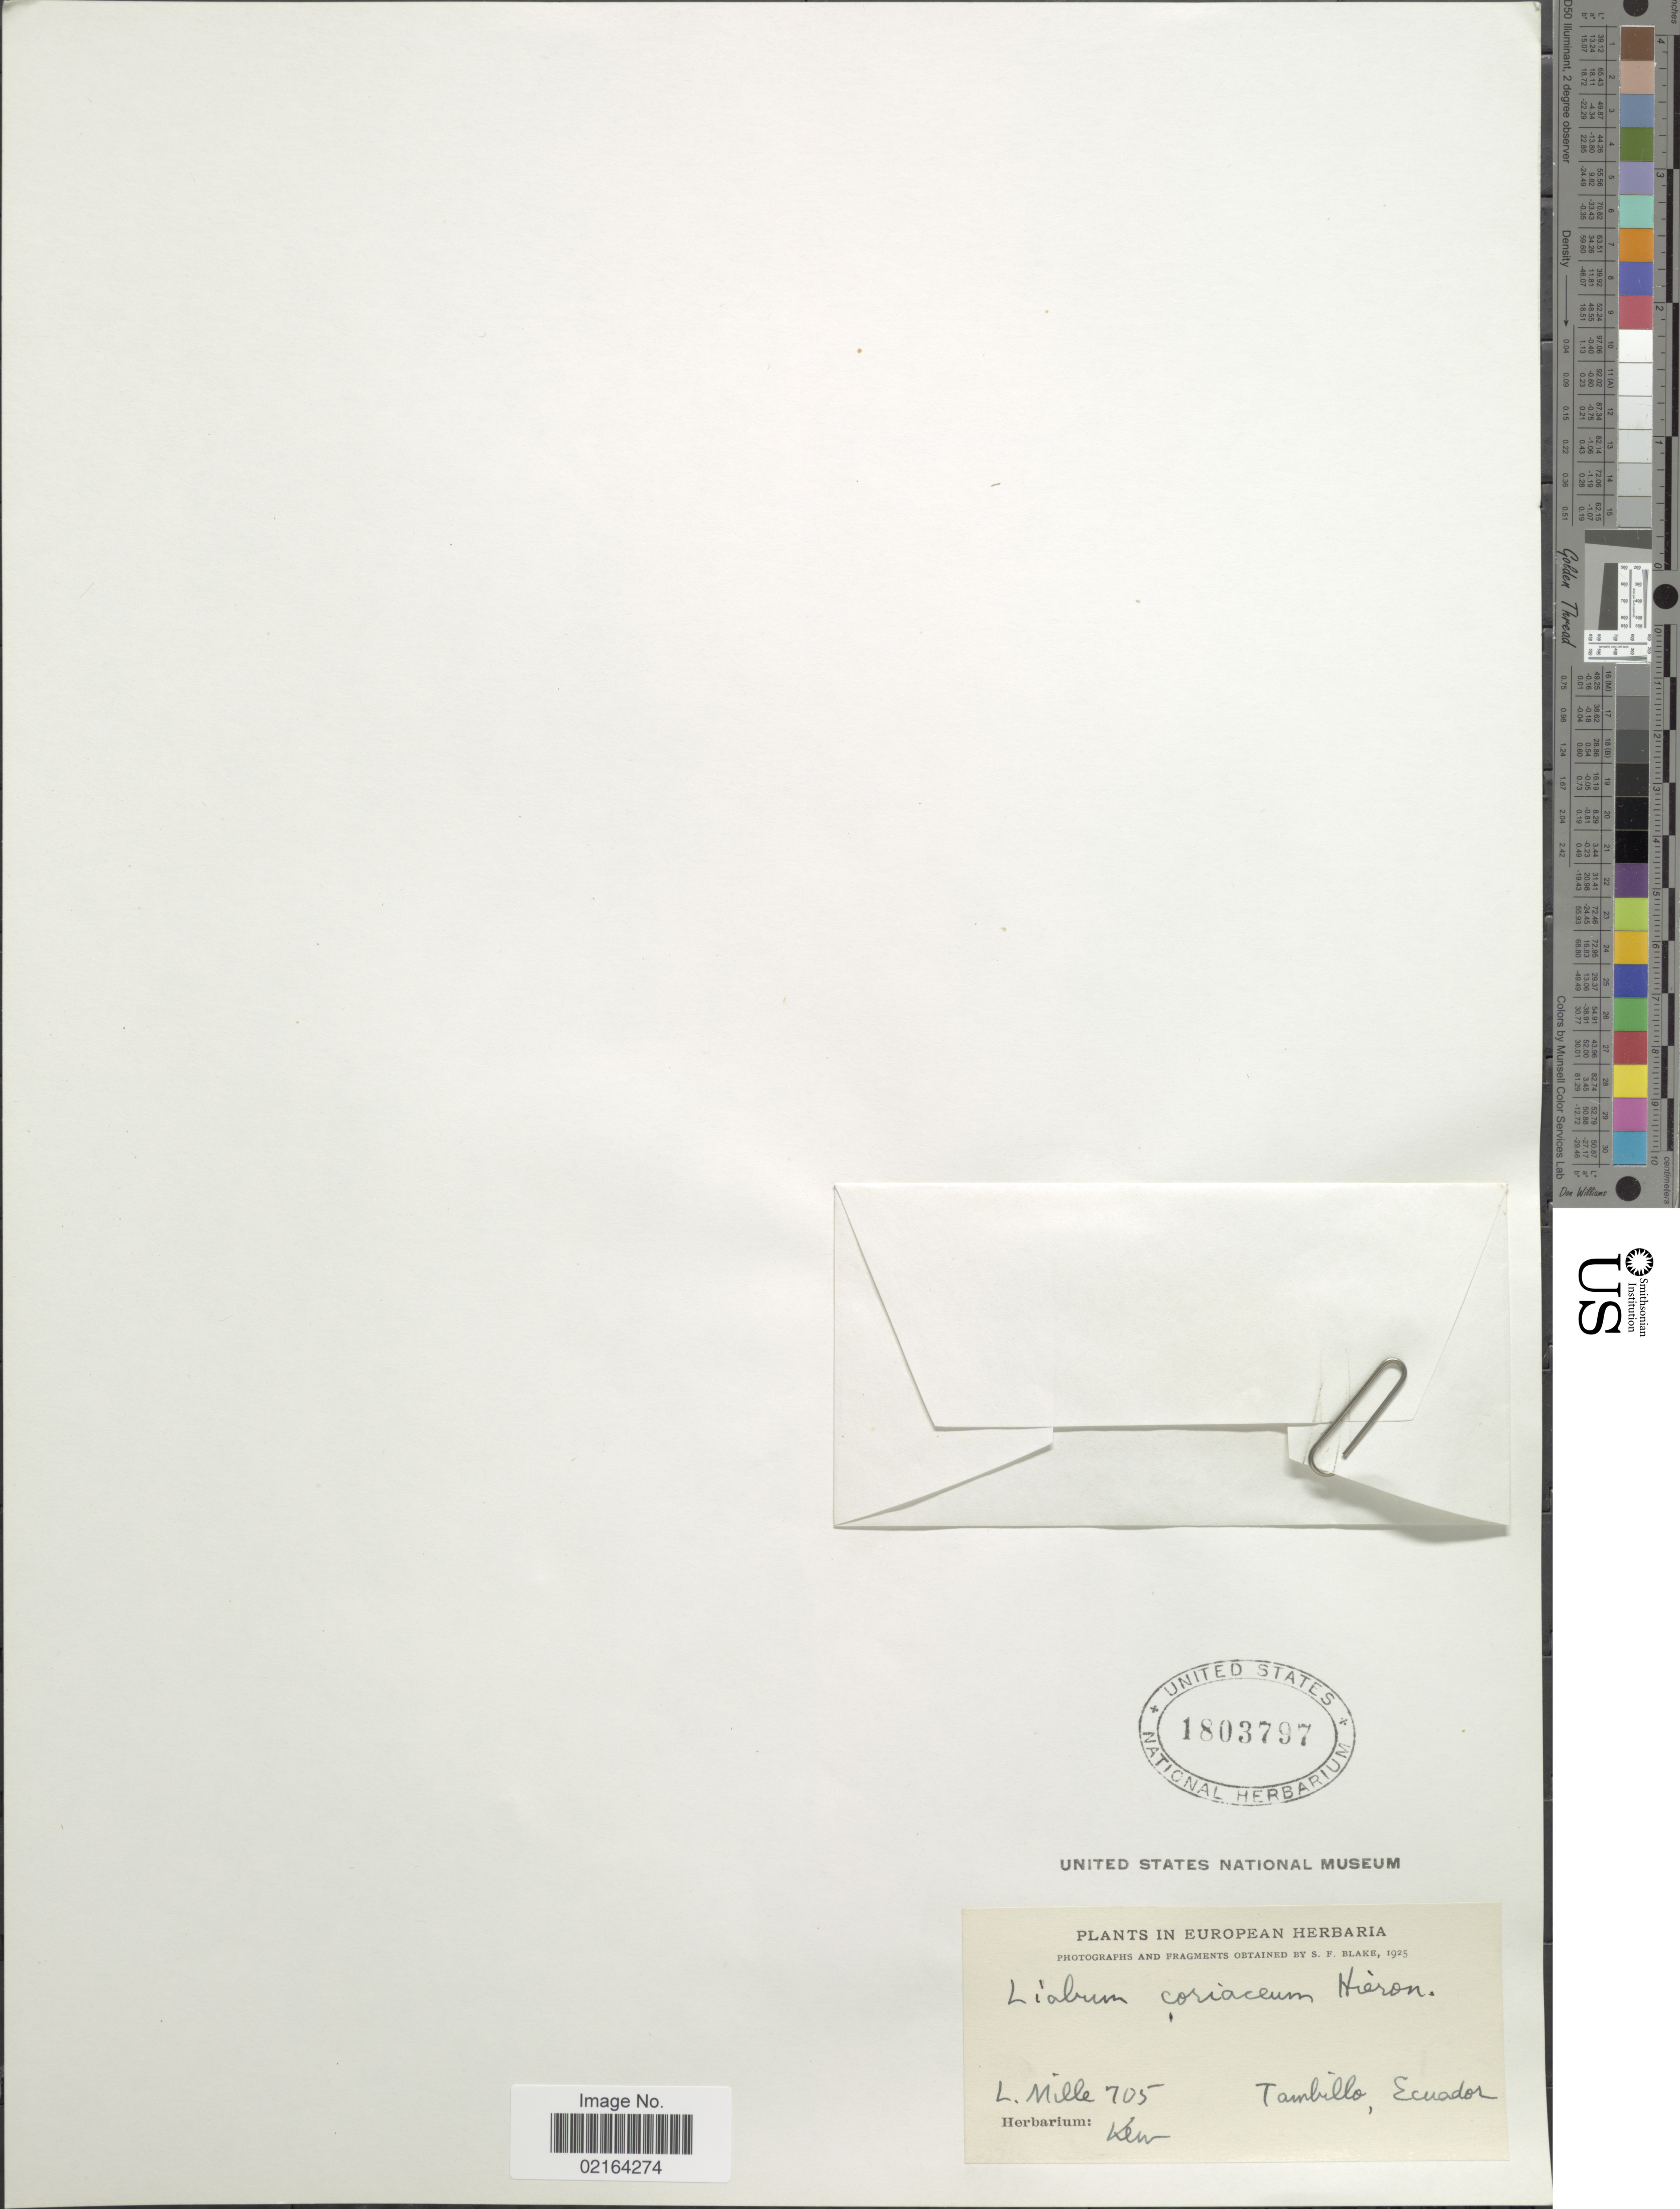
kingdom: Plantae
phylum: Tracheophyta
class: Magnoliopsida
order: Asterales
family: Asteraceae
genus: Sampera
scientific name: Sampera coriacea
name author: (Hieron.) V.A. Funk & H. Rob.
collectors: L. Mille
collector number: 705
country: Ecuador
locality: Tambillo, Ecuador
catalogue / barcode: US 1803797